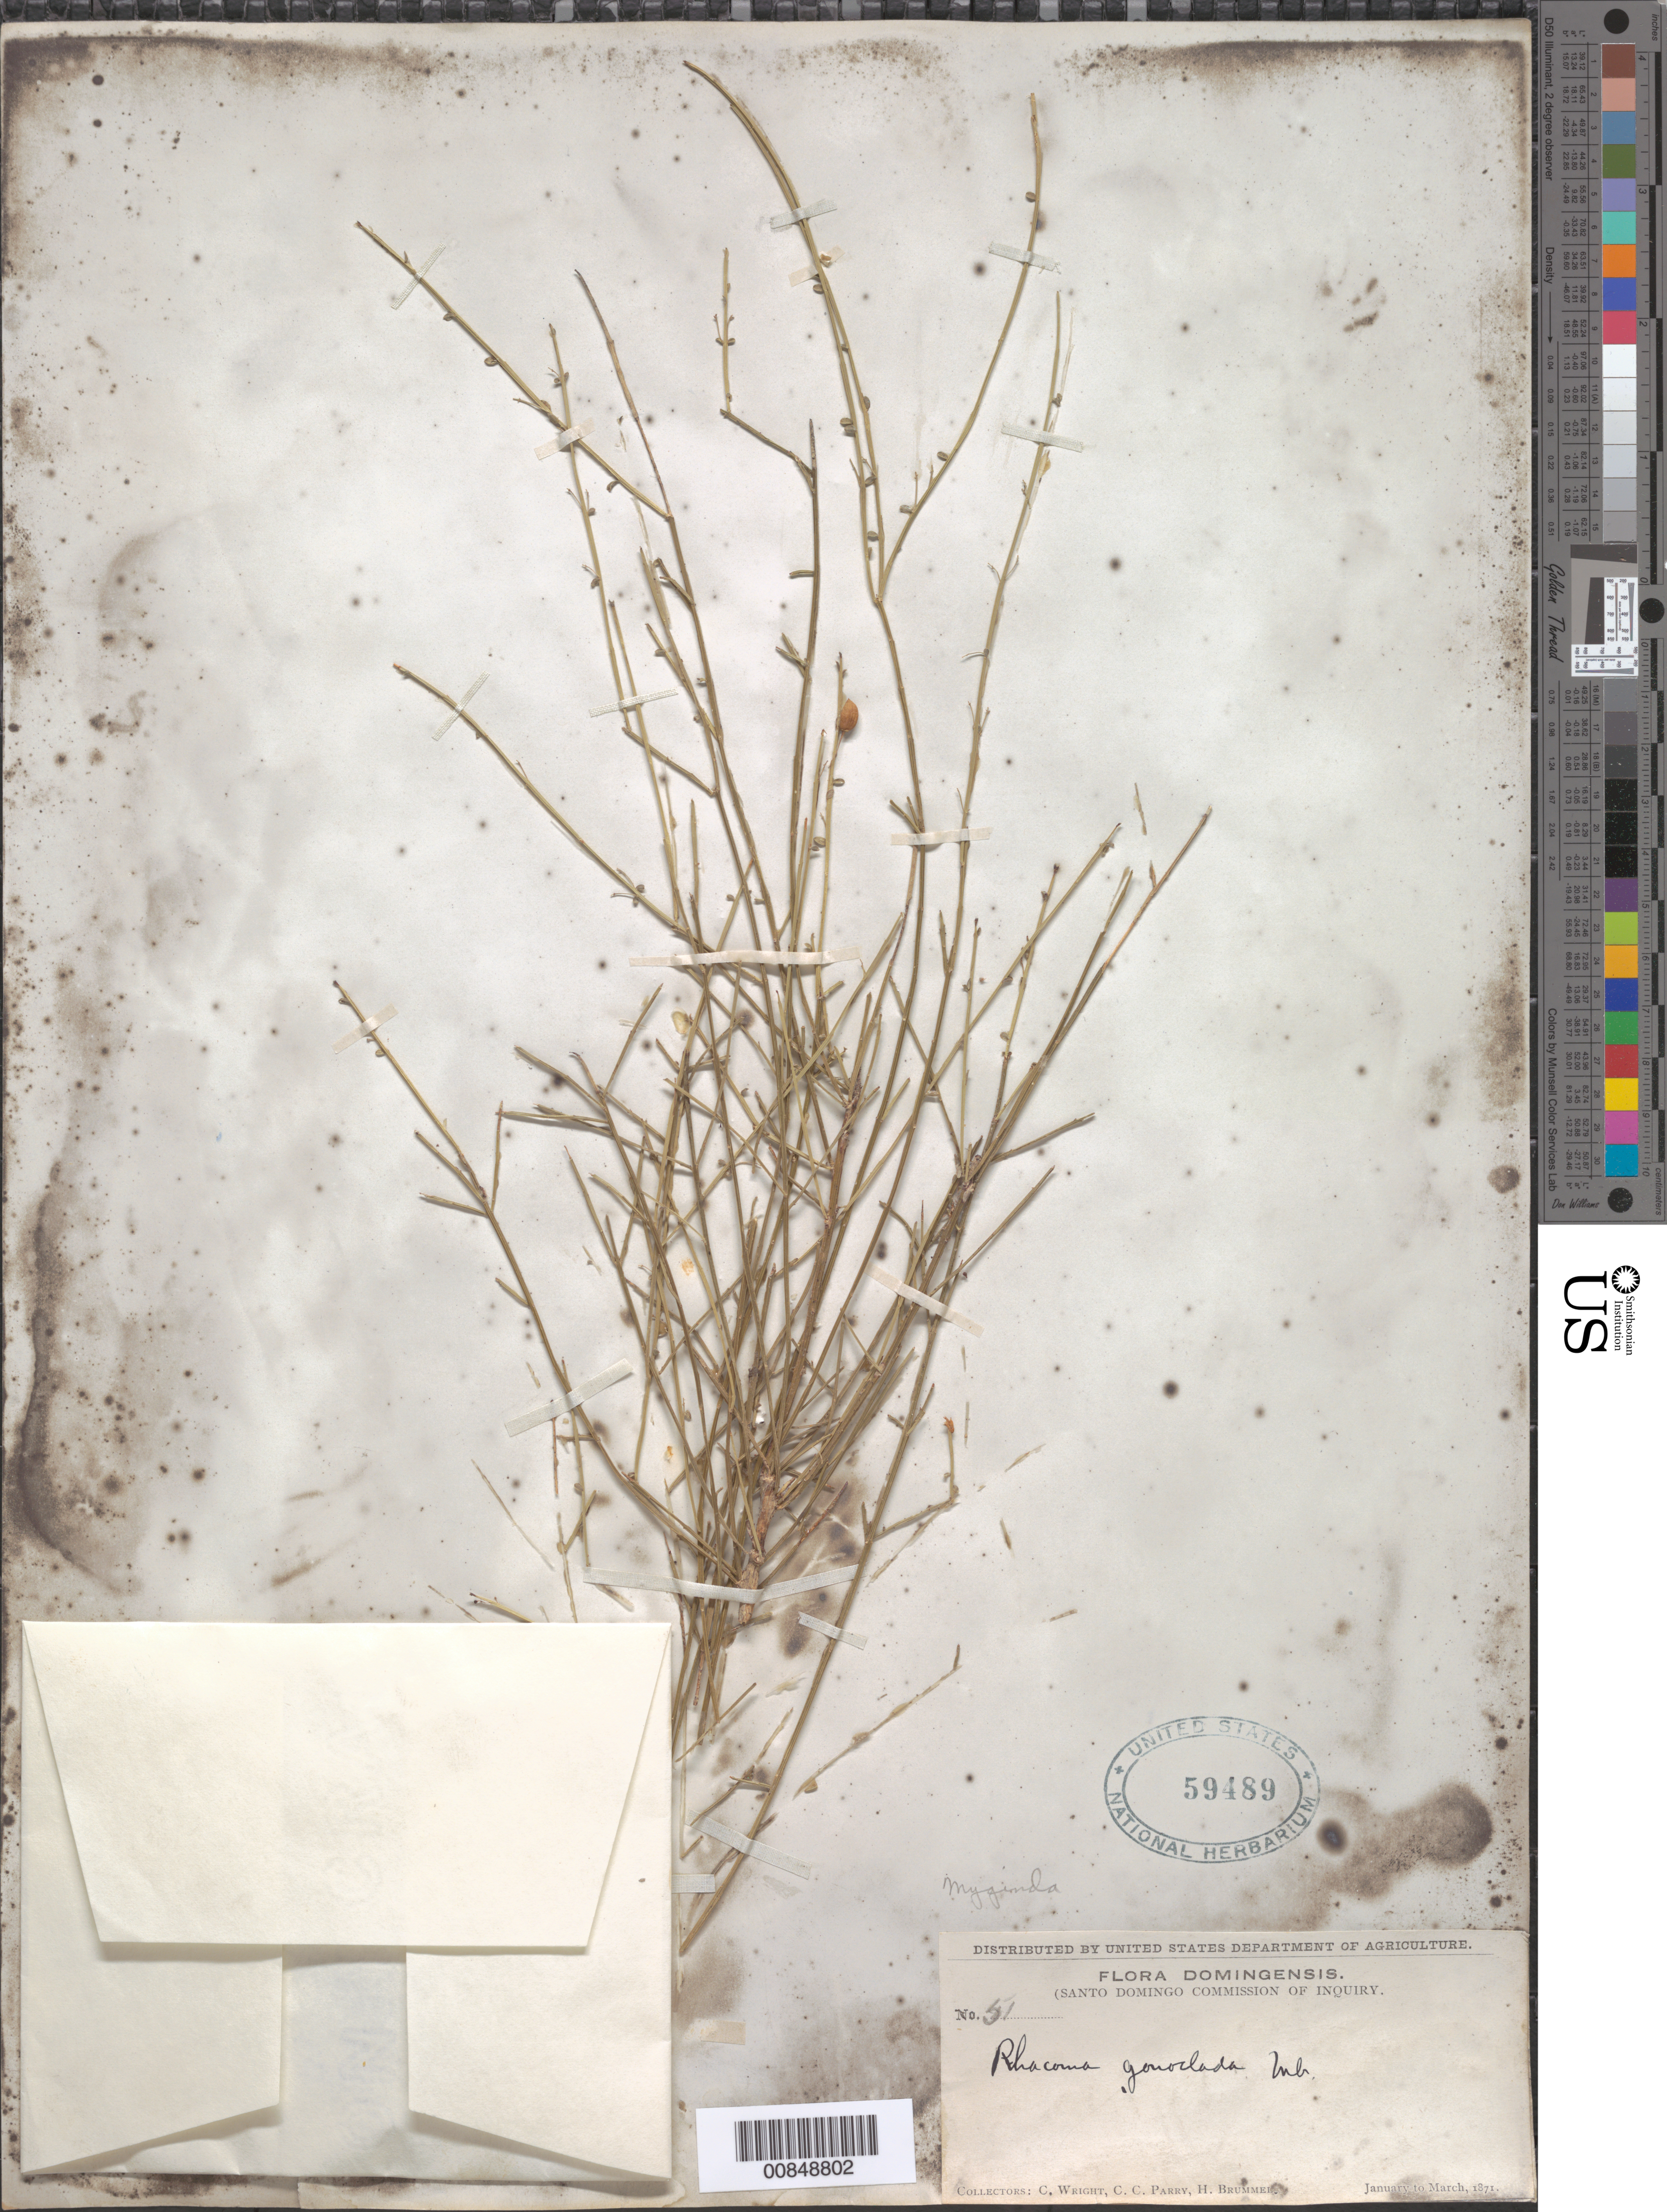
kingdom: Plantae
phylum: Tracheophyta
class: Magnoliopsida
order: Celastrales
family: Celastraceae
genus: Rhacoma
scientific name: Rhacoma gonoclada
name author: Urb.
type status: Possible Syntype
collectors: C. Wright, C. C. Parry & H. Brummel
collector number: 51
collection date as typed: Jan 1871 to -- Mar 1871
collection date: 1871-01/1871-03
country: Dominican Republic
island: Hispaniola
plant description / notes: "Myginda gonoclada Wright Msc. in Herb. Kew" (nom. nud.) and "Crossopetalum gonocladum O. Ktze" (also nom. nud.) cited in synonymy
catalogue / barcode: US 59489